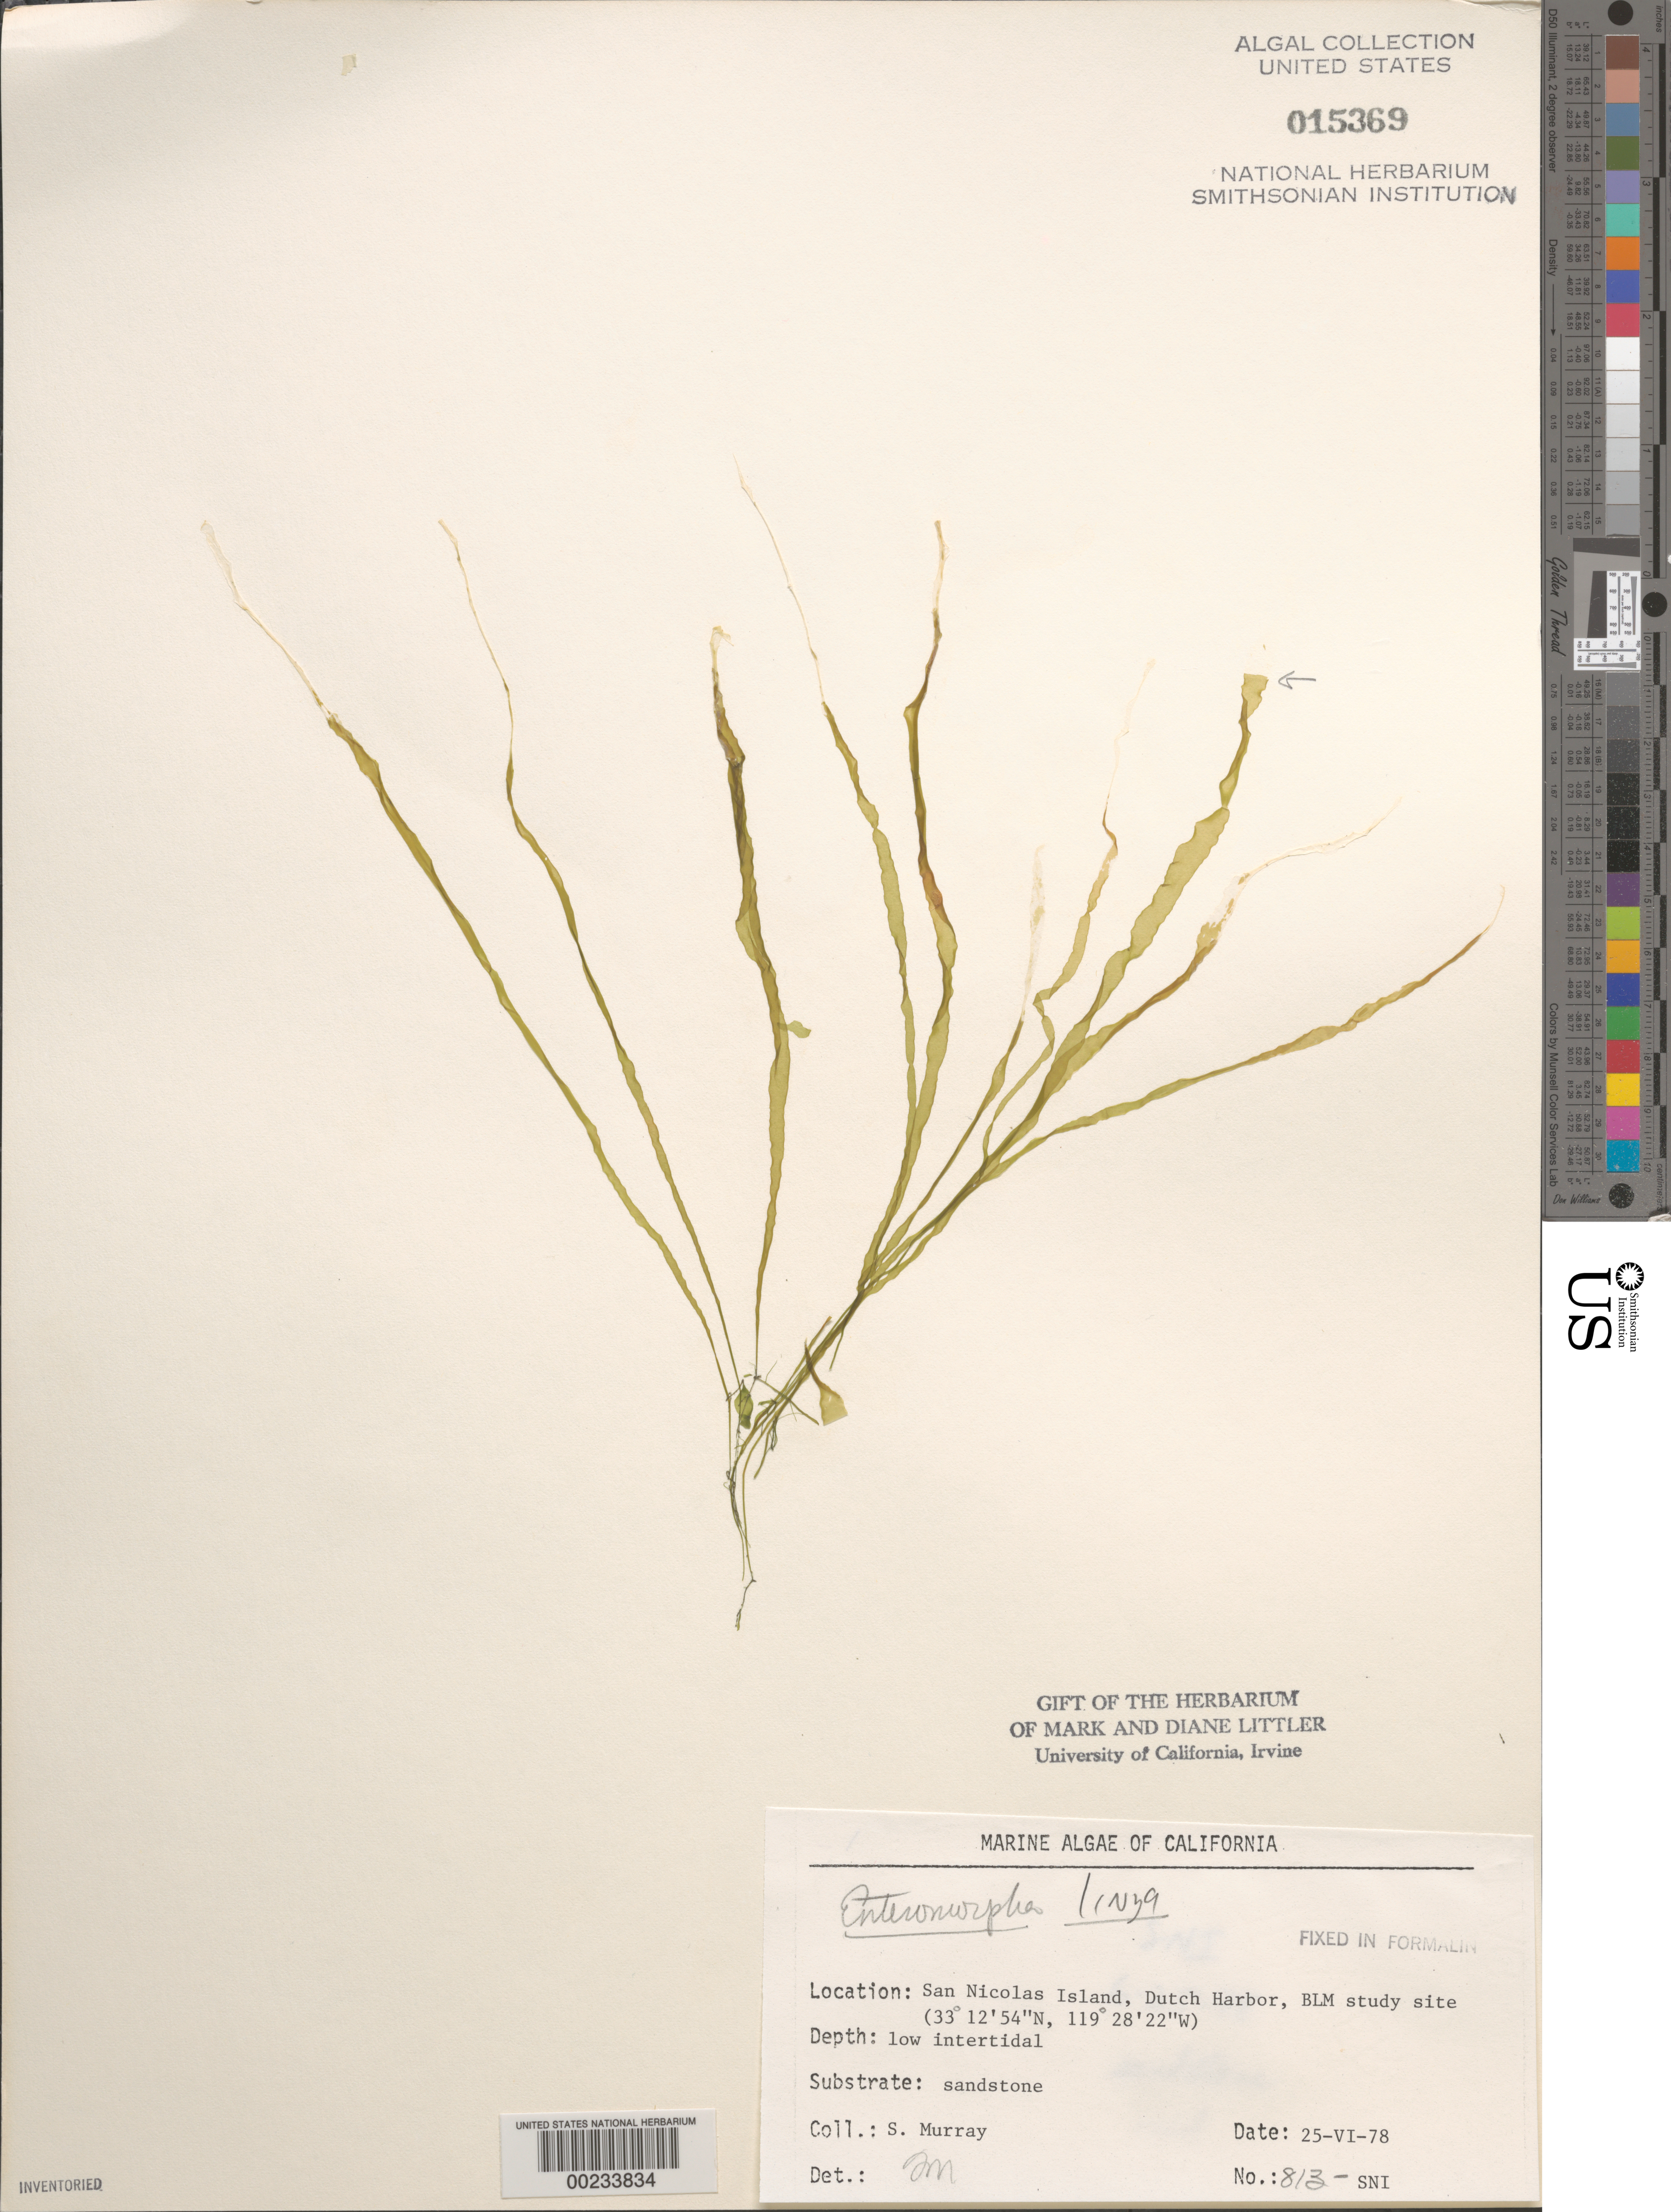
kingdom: Plantae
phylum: Chlorophyta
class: Ulvophyceae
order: Ulvales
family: Ulvaceae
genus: Ulva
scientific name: Ulva linza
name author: L.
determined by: Algae name updating Project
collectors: S. N. Murray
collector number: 813-SNI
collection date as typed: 25 Jun 1978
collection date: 1978-06-25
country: United States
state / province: California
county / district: Ventura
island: San Nicolas Island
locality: Dutch Harbor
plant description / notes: BLM-SOCALBIGHT Rocky Intertidal Survey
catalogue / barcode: US 15369